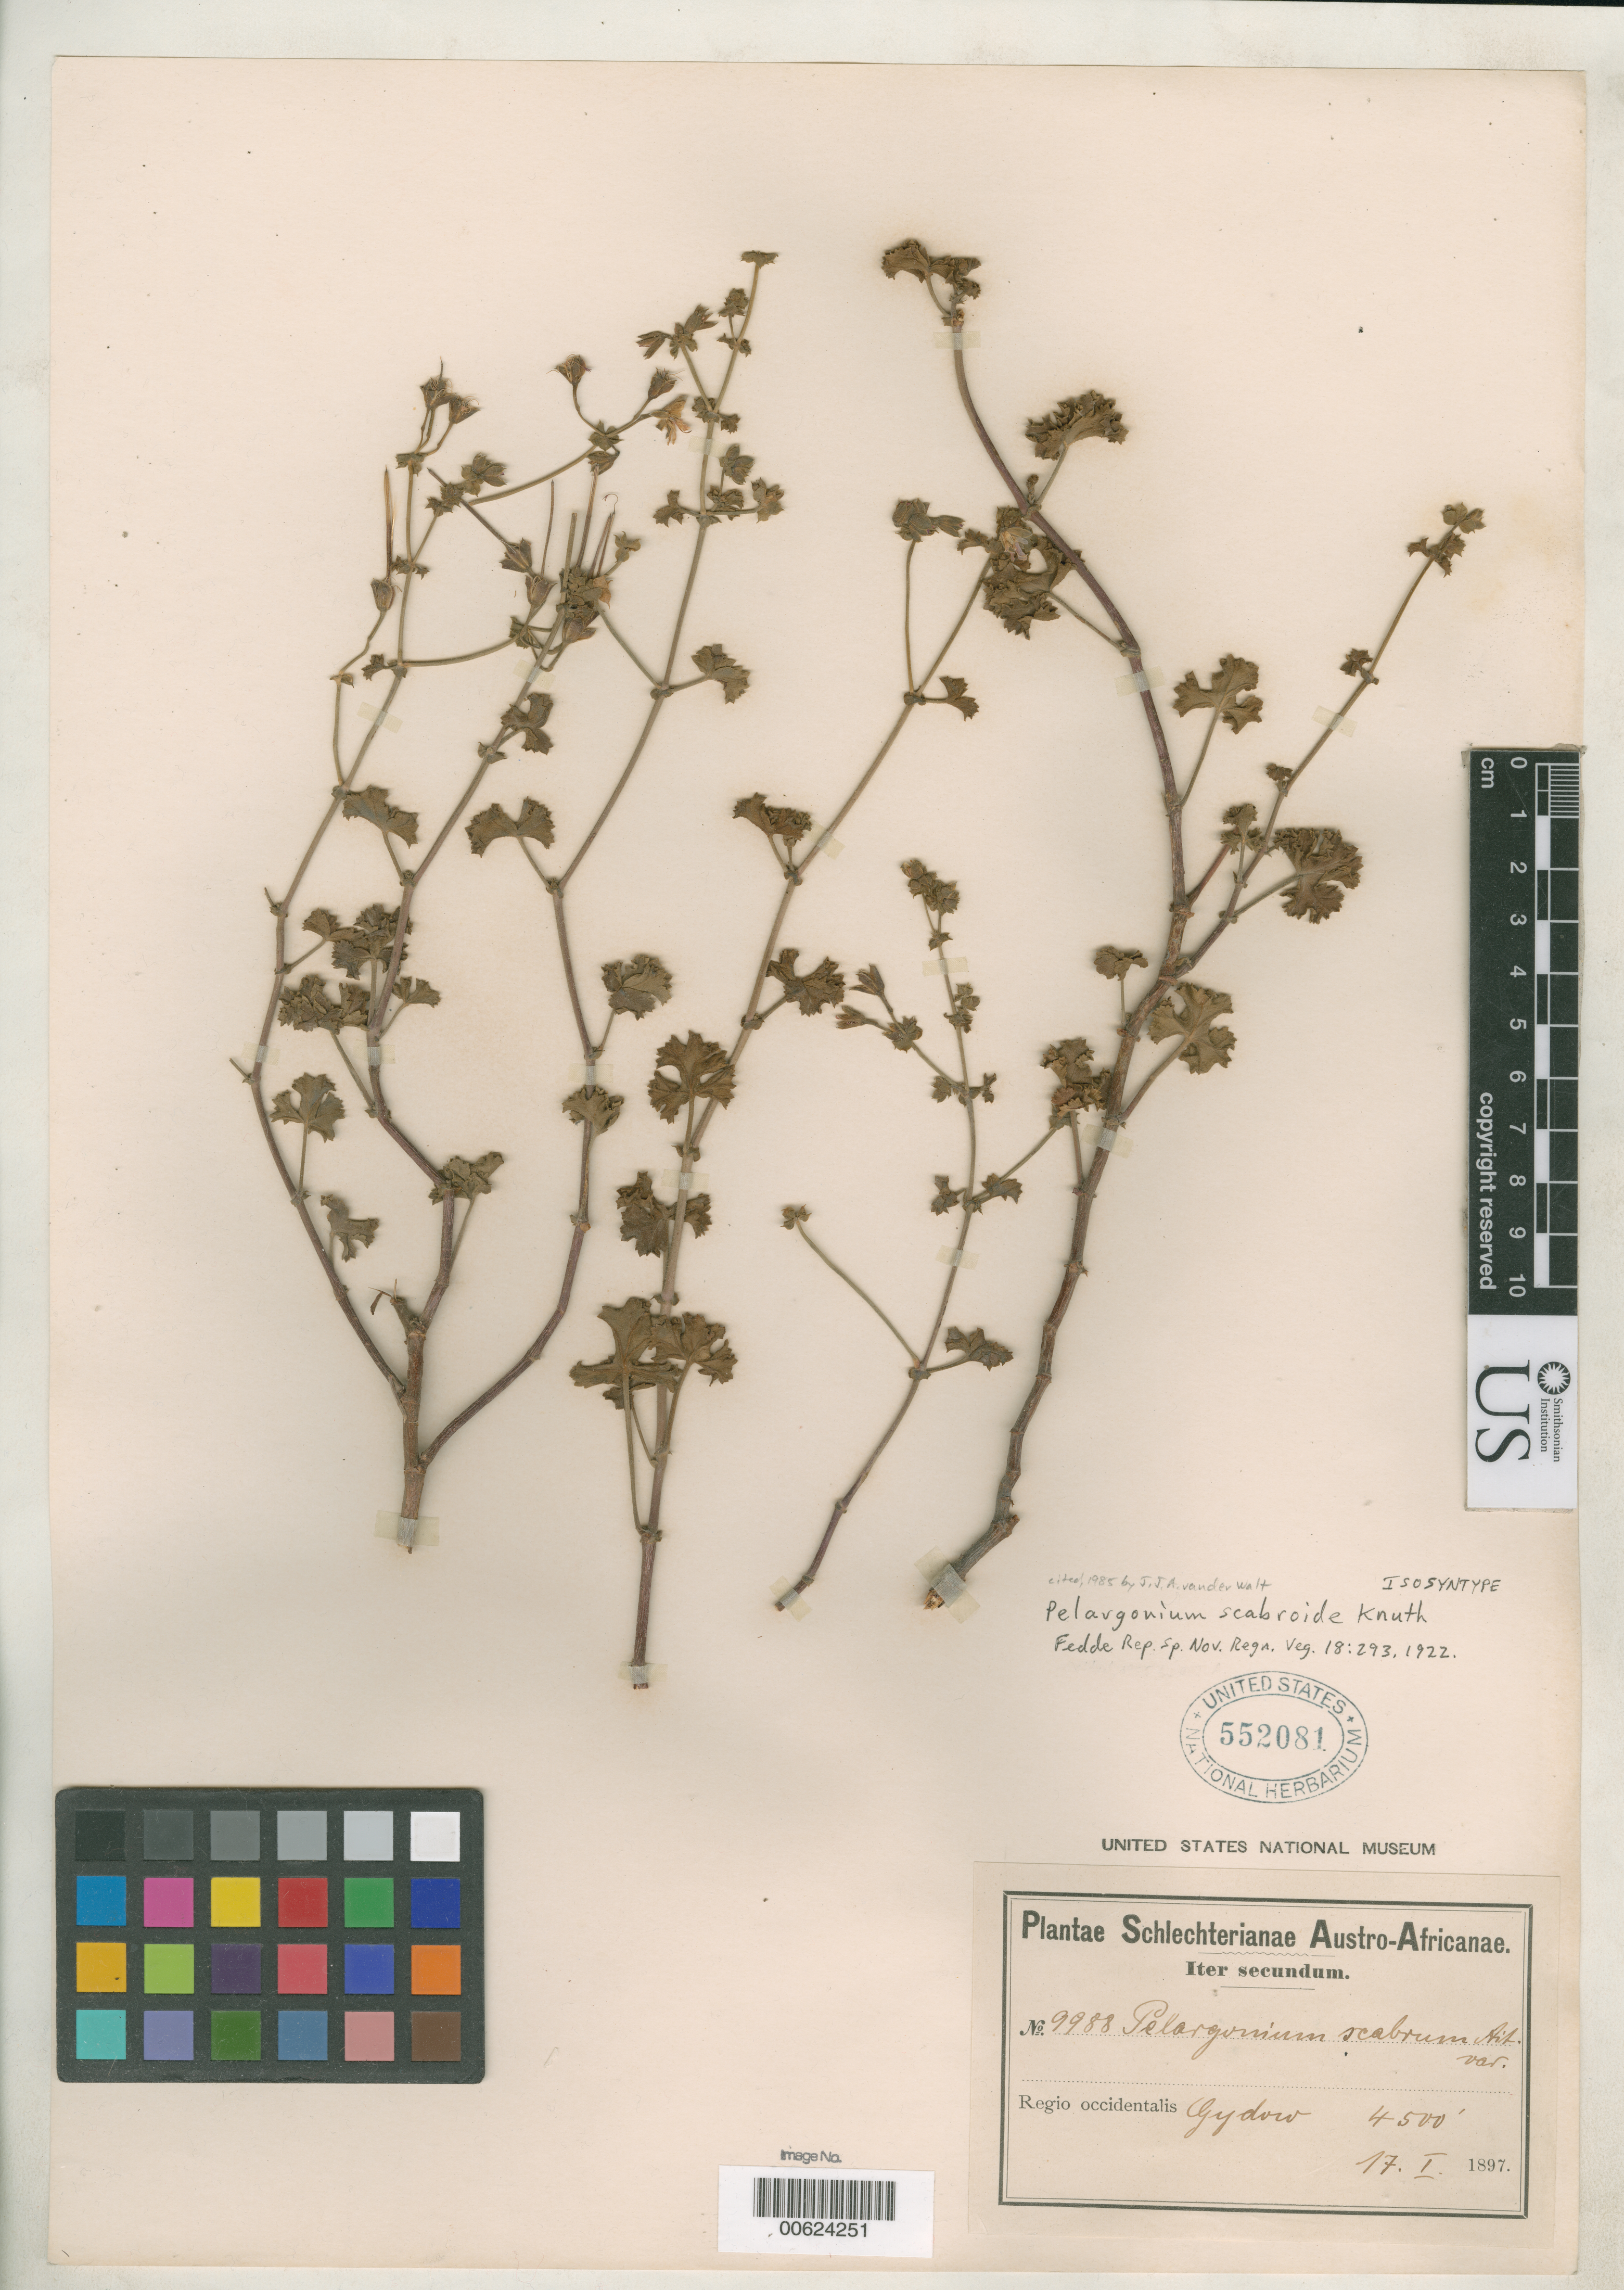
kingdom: Plantae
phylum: Tracheophyta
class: Magnoliopsida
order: Geraniales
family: Geraniaceae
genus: Pelargonium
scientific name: Pelargonium scabroide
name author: R. Knuth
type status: Isosyntype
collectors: F. R. R. Schlechter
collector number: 9988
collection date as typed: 17 Jan 1897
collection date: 1897-01-17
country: South Africa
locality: Gydow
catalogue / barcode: US 552081